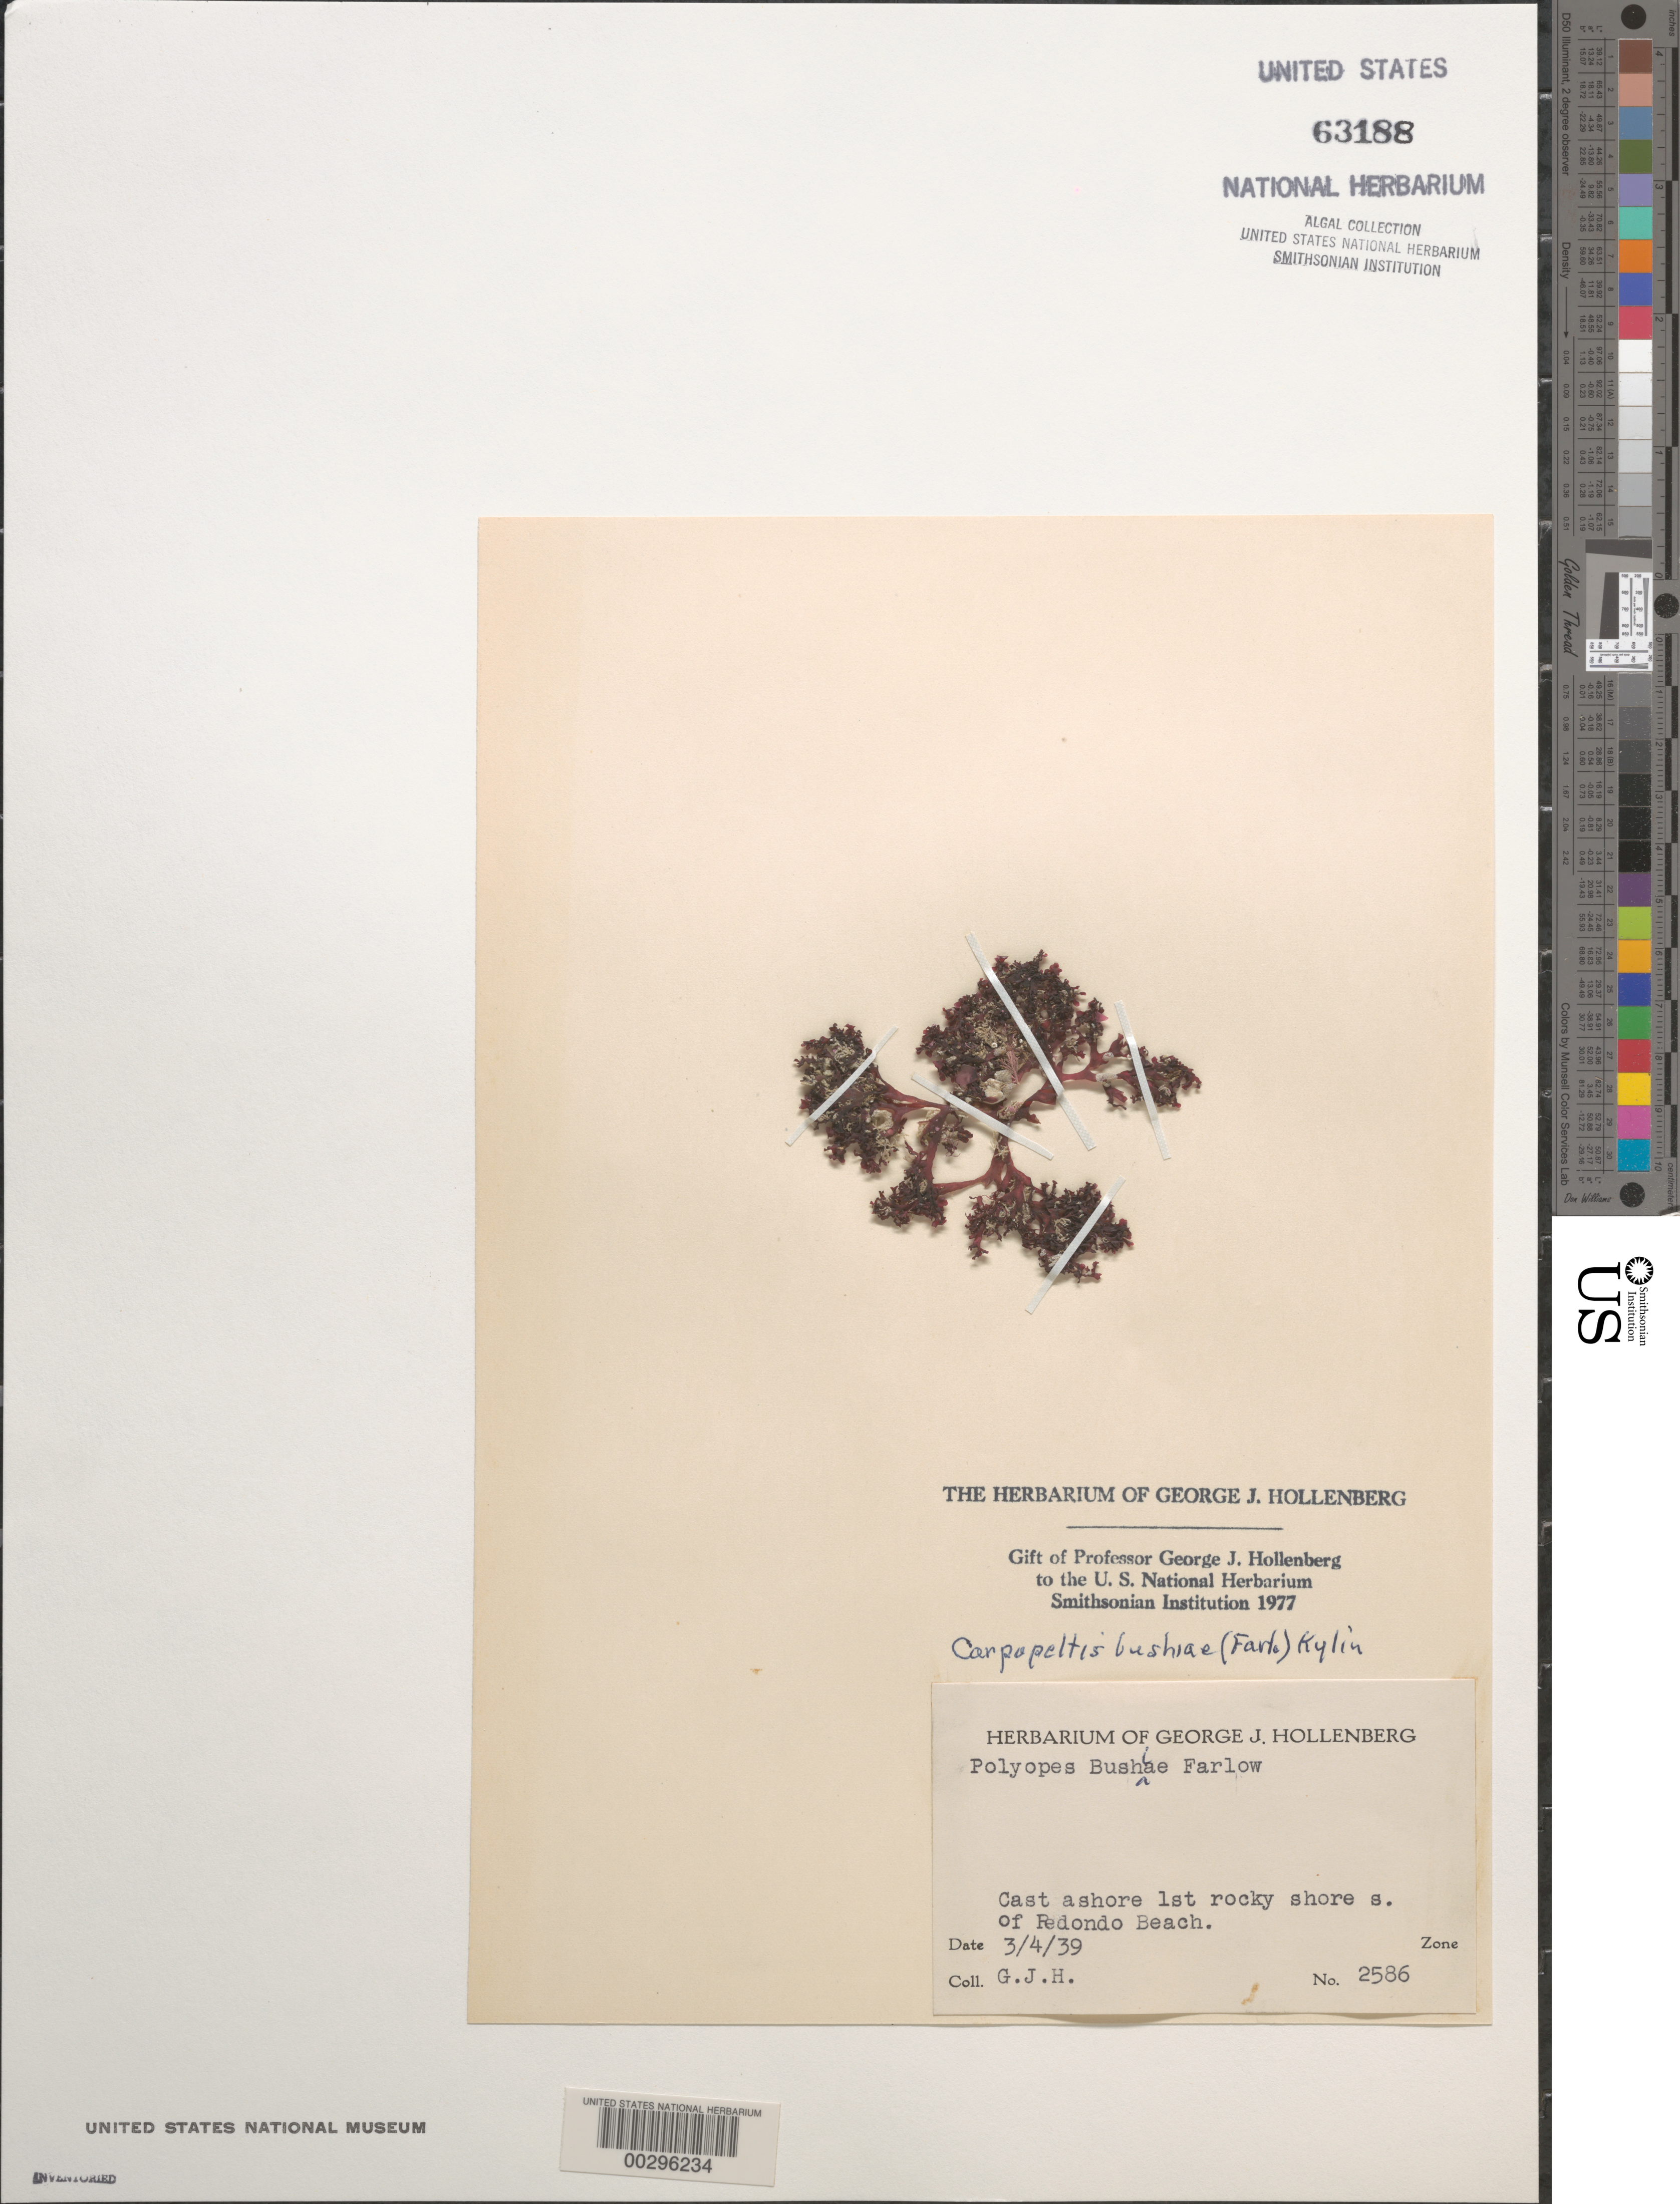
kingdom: Plantae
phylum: Rhodophyta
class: Florideophyceae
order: Halymeniales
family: Halymeniaceae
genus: Carpopeltis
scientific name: Carpopeltis bushiae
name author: (Farl.) Kylin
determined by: Hollenberg, George J.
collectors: G. Hollenberg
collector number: GJH 2586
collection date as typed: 04 Mar 1939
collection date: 1939-03-04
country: United States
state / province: California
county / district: Los Angeles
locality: First rocky shore south of Redondo Beach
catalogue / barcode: US 63188